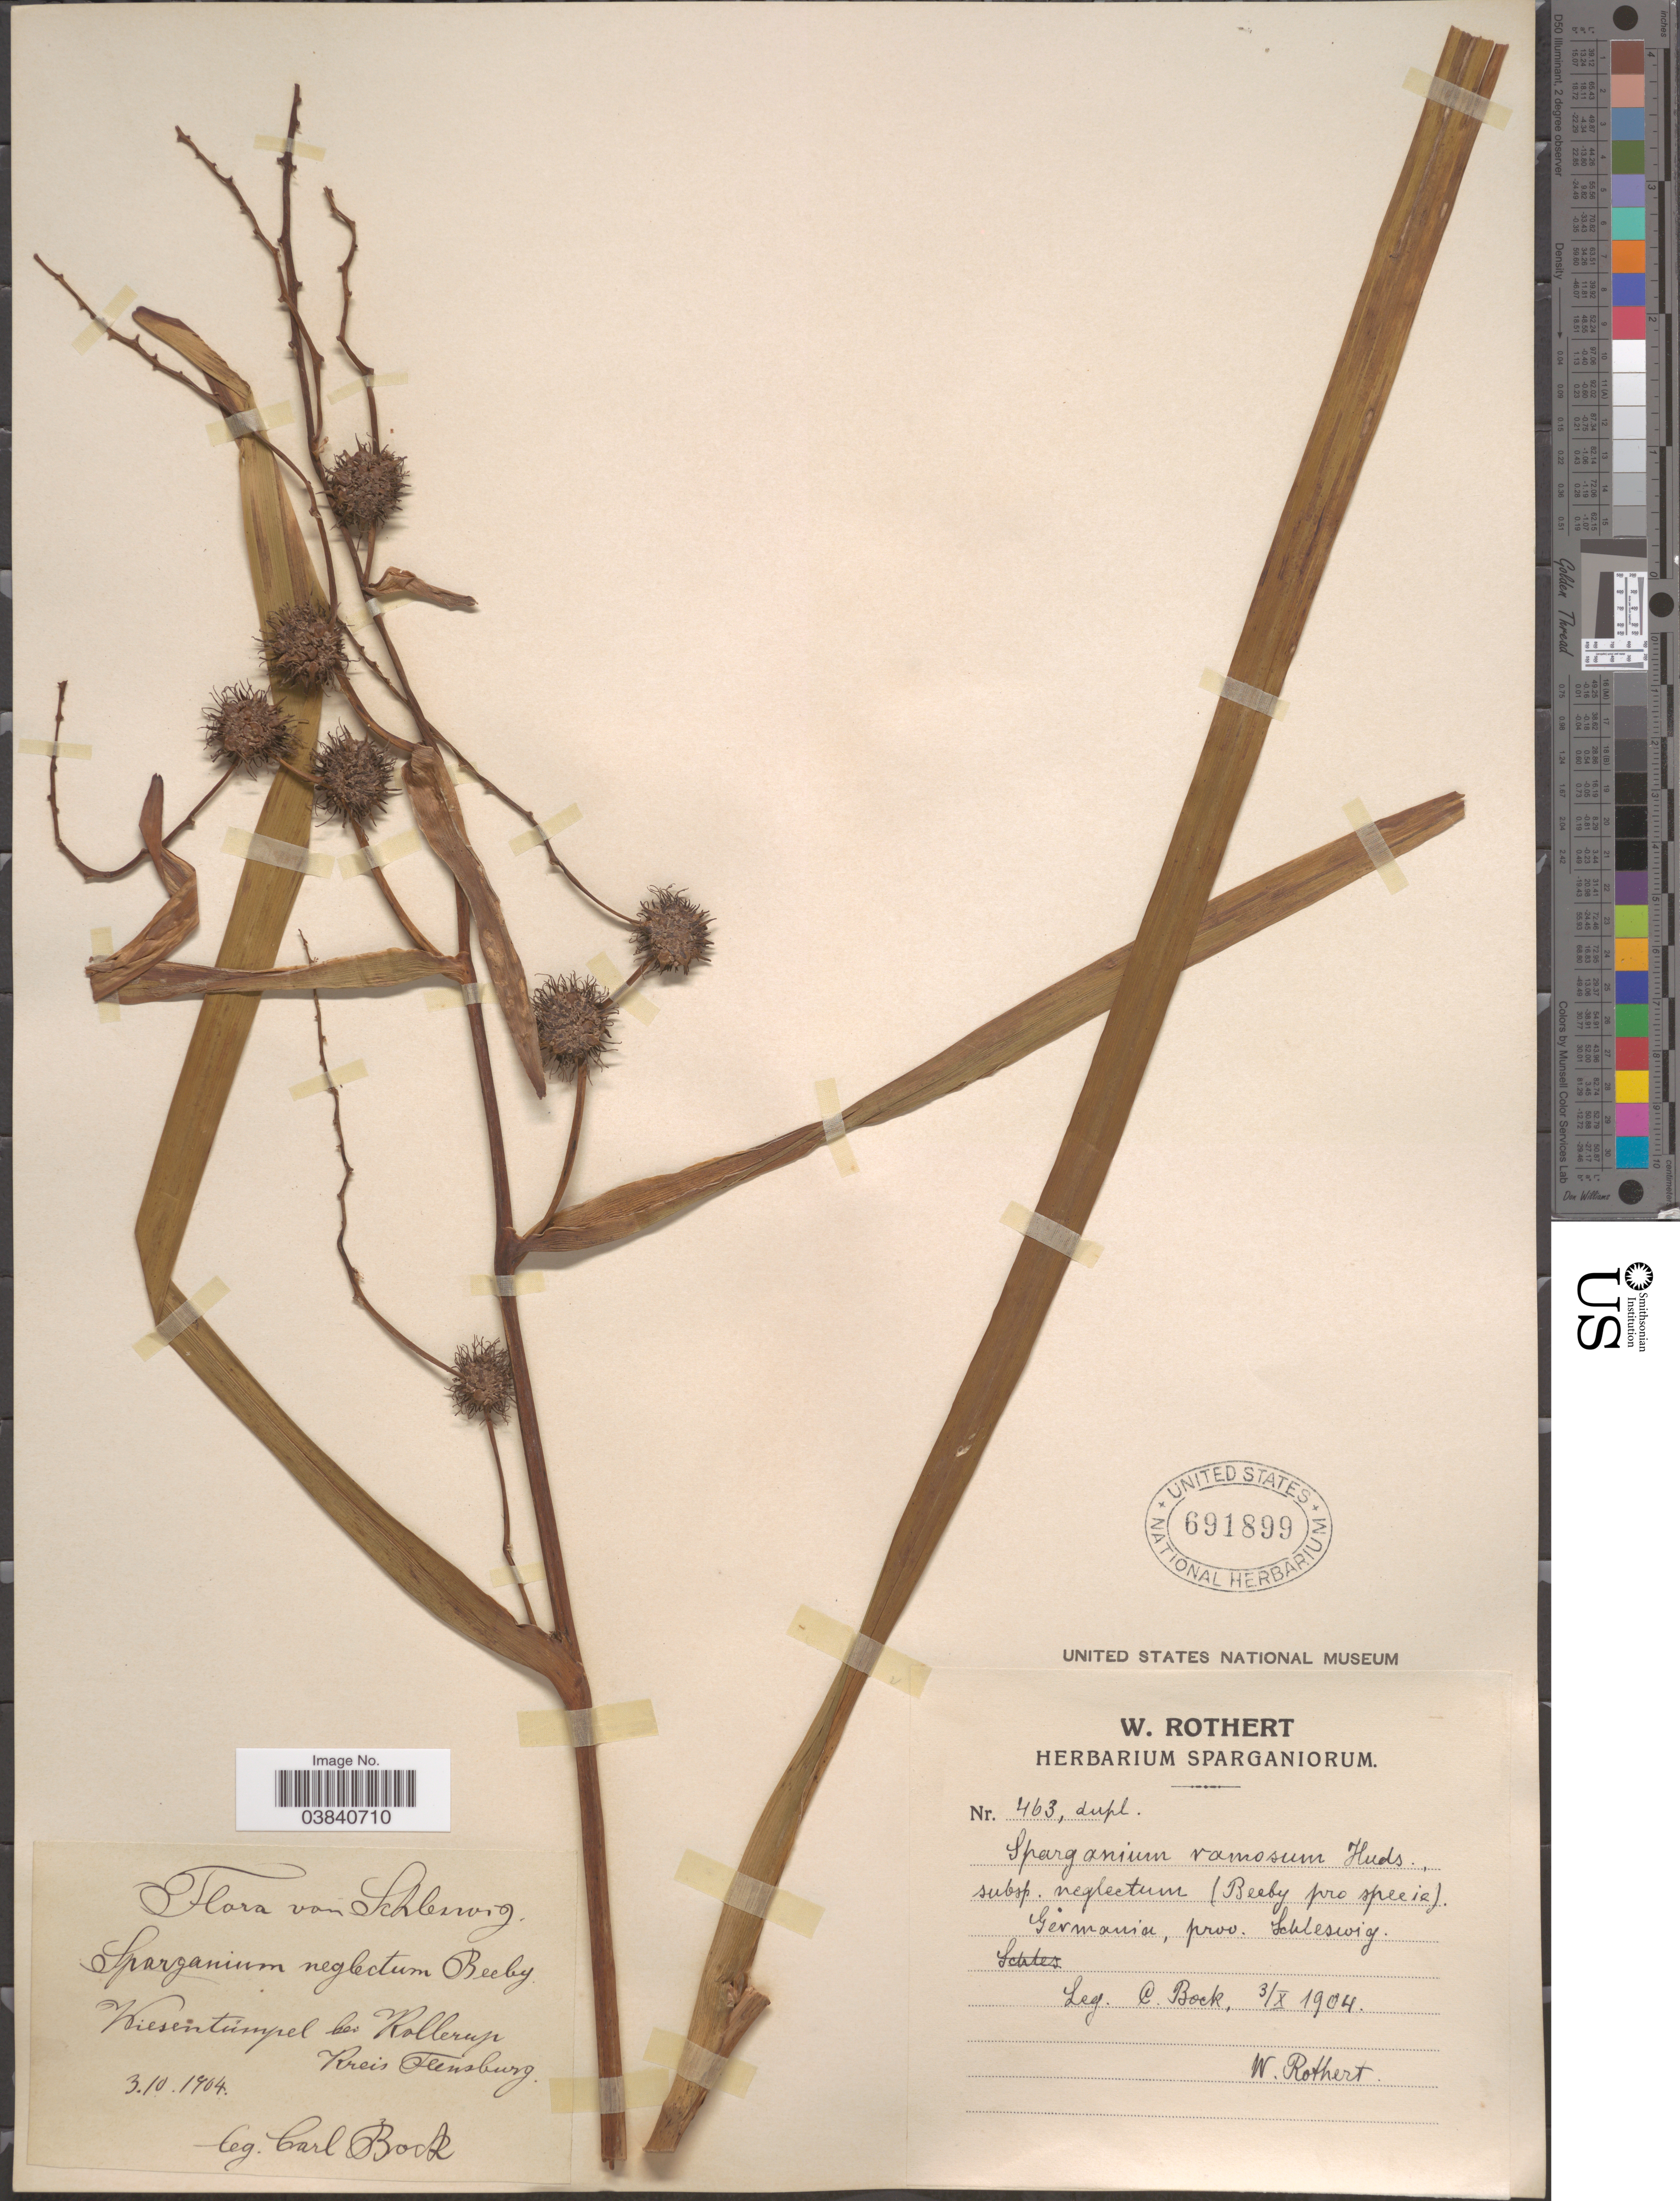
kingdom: Plantae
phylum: Tracheophyta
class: Liliopsida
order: Poales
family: Typhaceae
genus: Sparganium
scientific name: Sparganium ramosum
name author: Huds.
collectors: C. Bock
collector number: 463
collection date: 1904-10-03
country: Germany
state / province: Schleswig-Holstein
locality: Kiesentumpel bei Rollerup. Kreis flensburg. Prov. Schleswig.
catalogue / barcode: US 691899